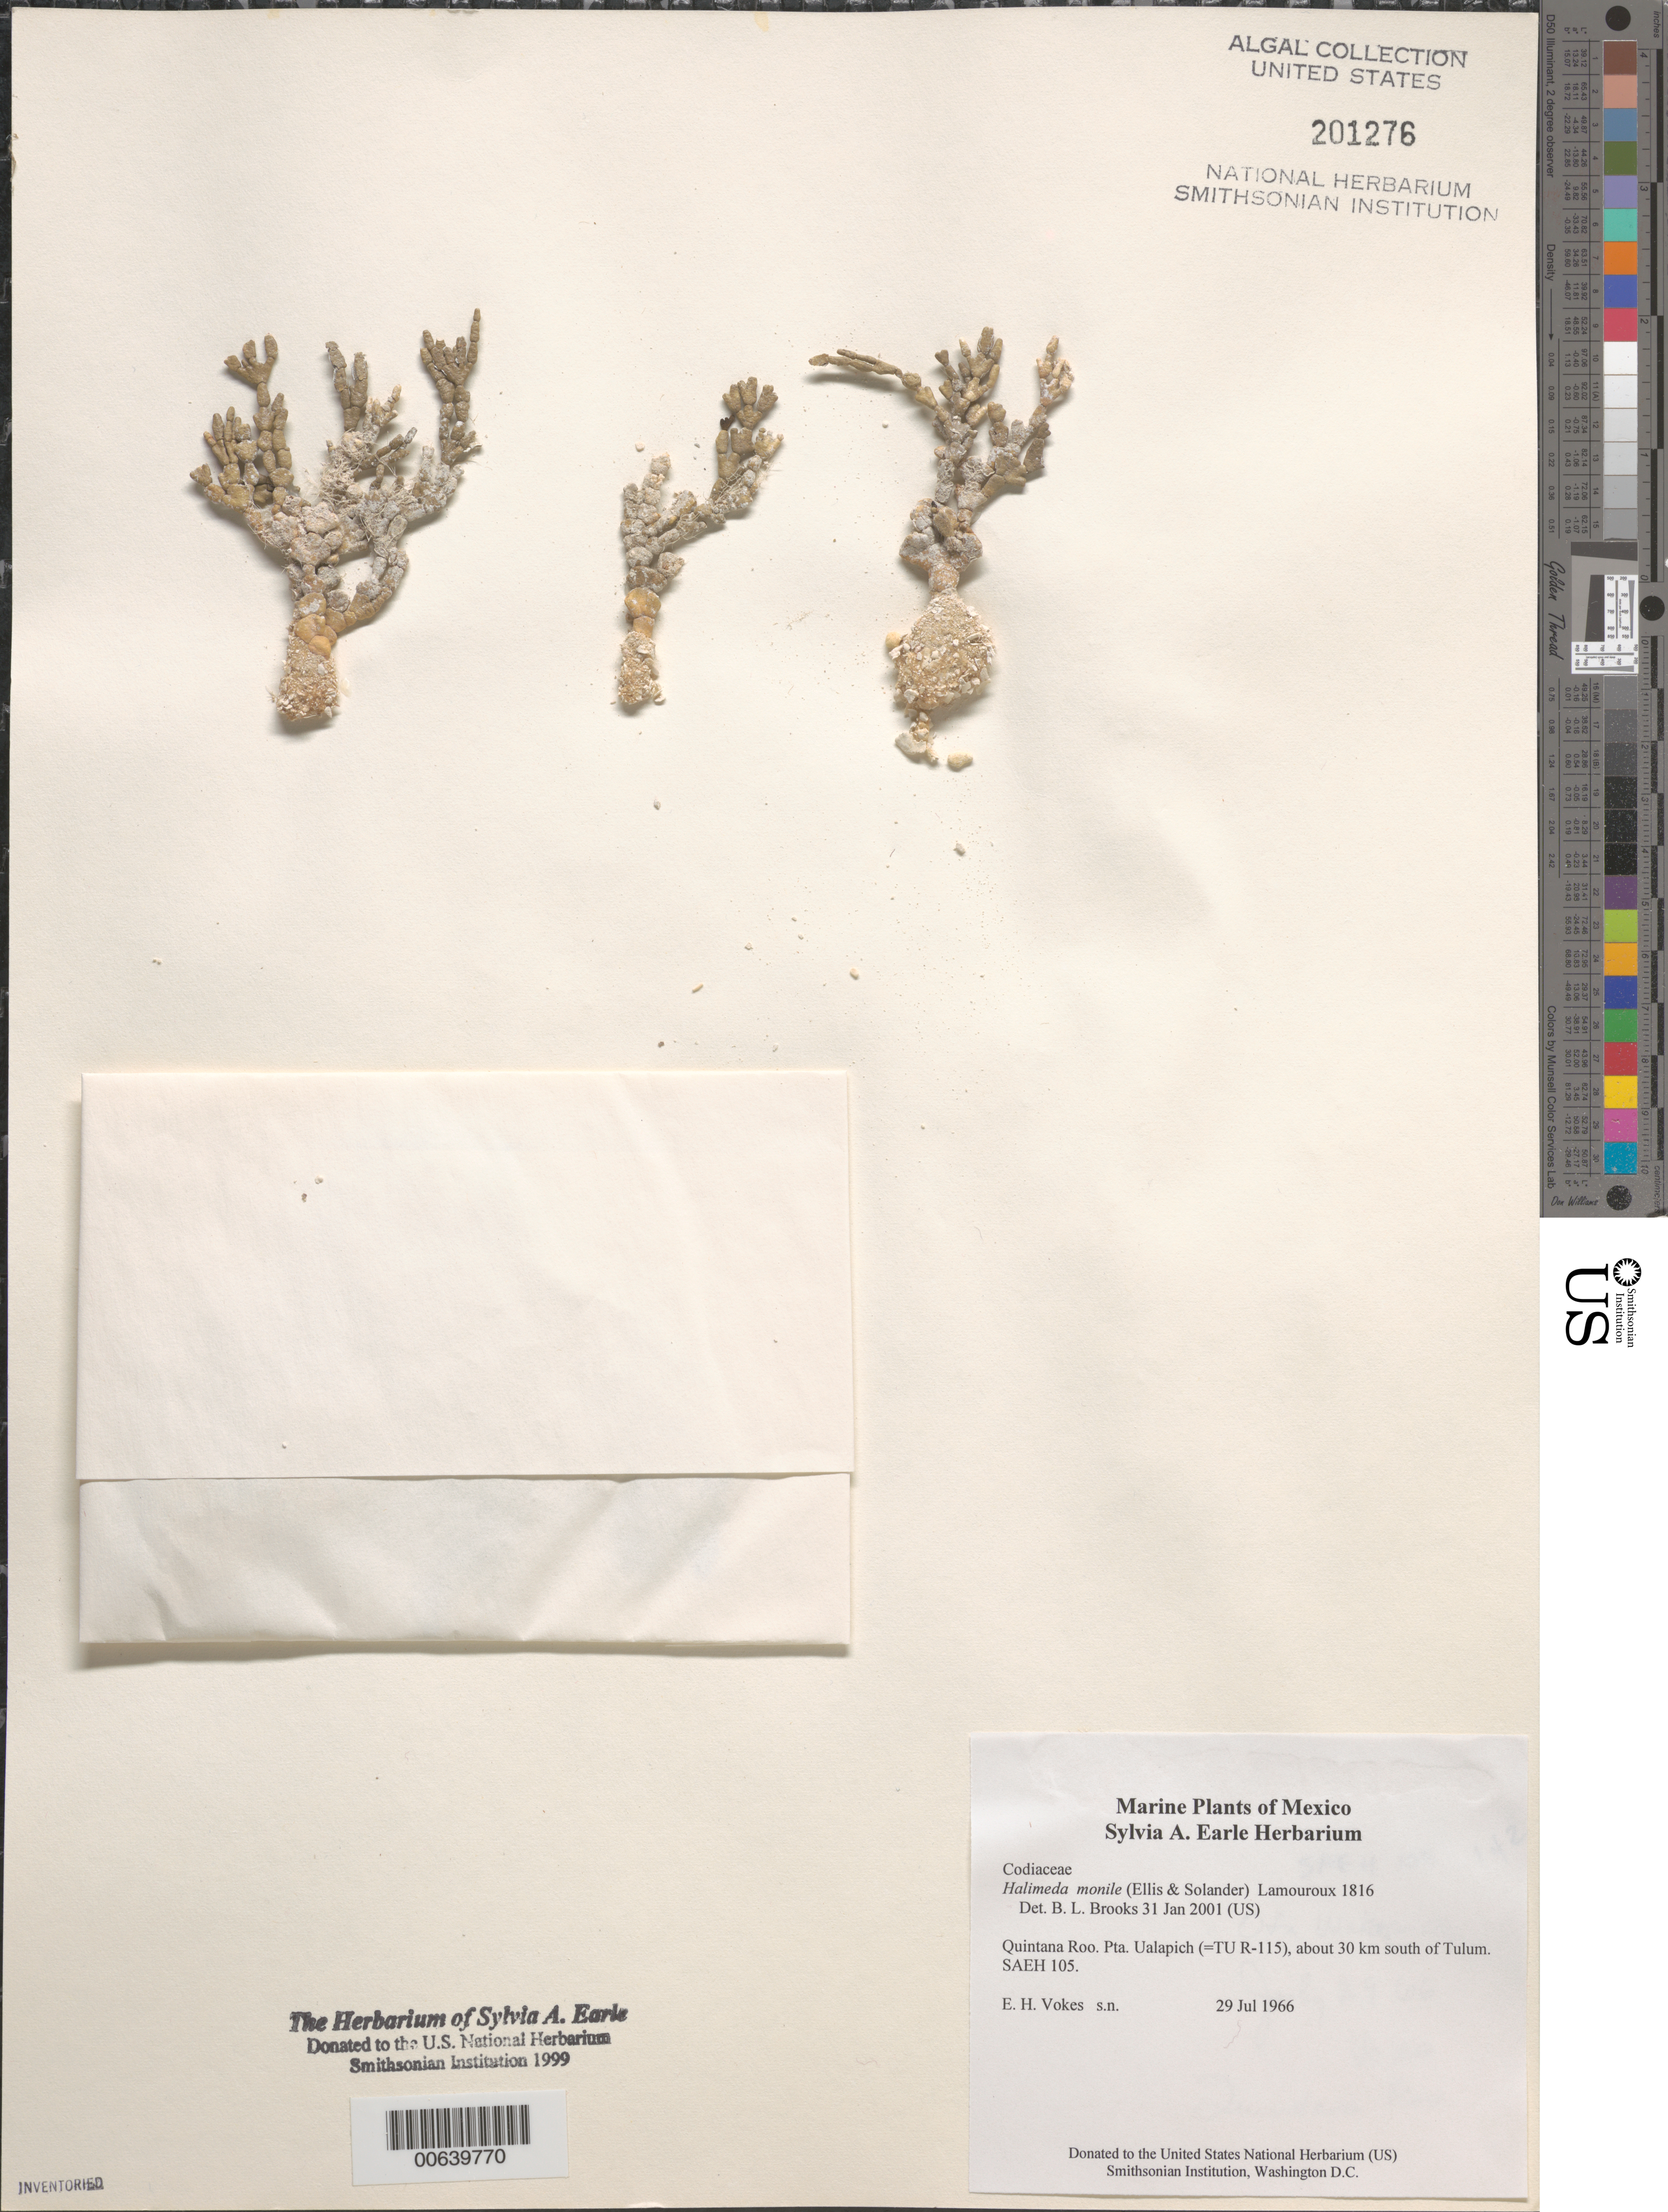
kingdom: Plantae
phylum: Chlorophyta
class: Ulvophyceae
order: Bryopsidales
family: Halimedaceae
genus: Halimeda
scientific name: Halimeda monile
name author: (J. Ellis & Sol.) J.V.Lamouroux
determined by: Brooks, B. L., (BOT), Smithsonian Institution - National Museum of Natural History (UNITED STATES)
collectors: E. Vokes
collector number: Saeh 105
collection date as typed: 29 Jul 1966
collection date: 1966-07-29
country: Mexico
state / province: Quintana Roo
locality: Punta Ualapich, ca. 30 km south of Tulum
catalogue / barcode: US 201276